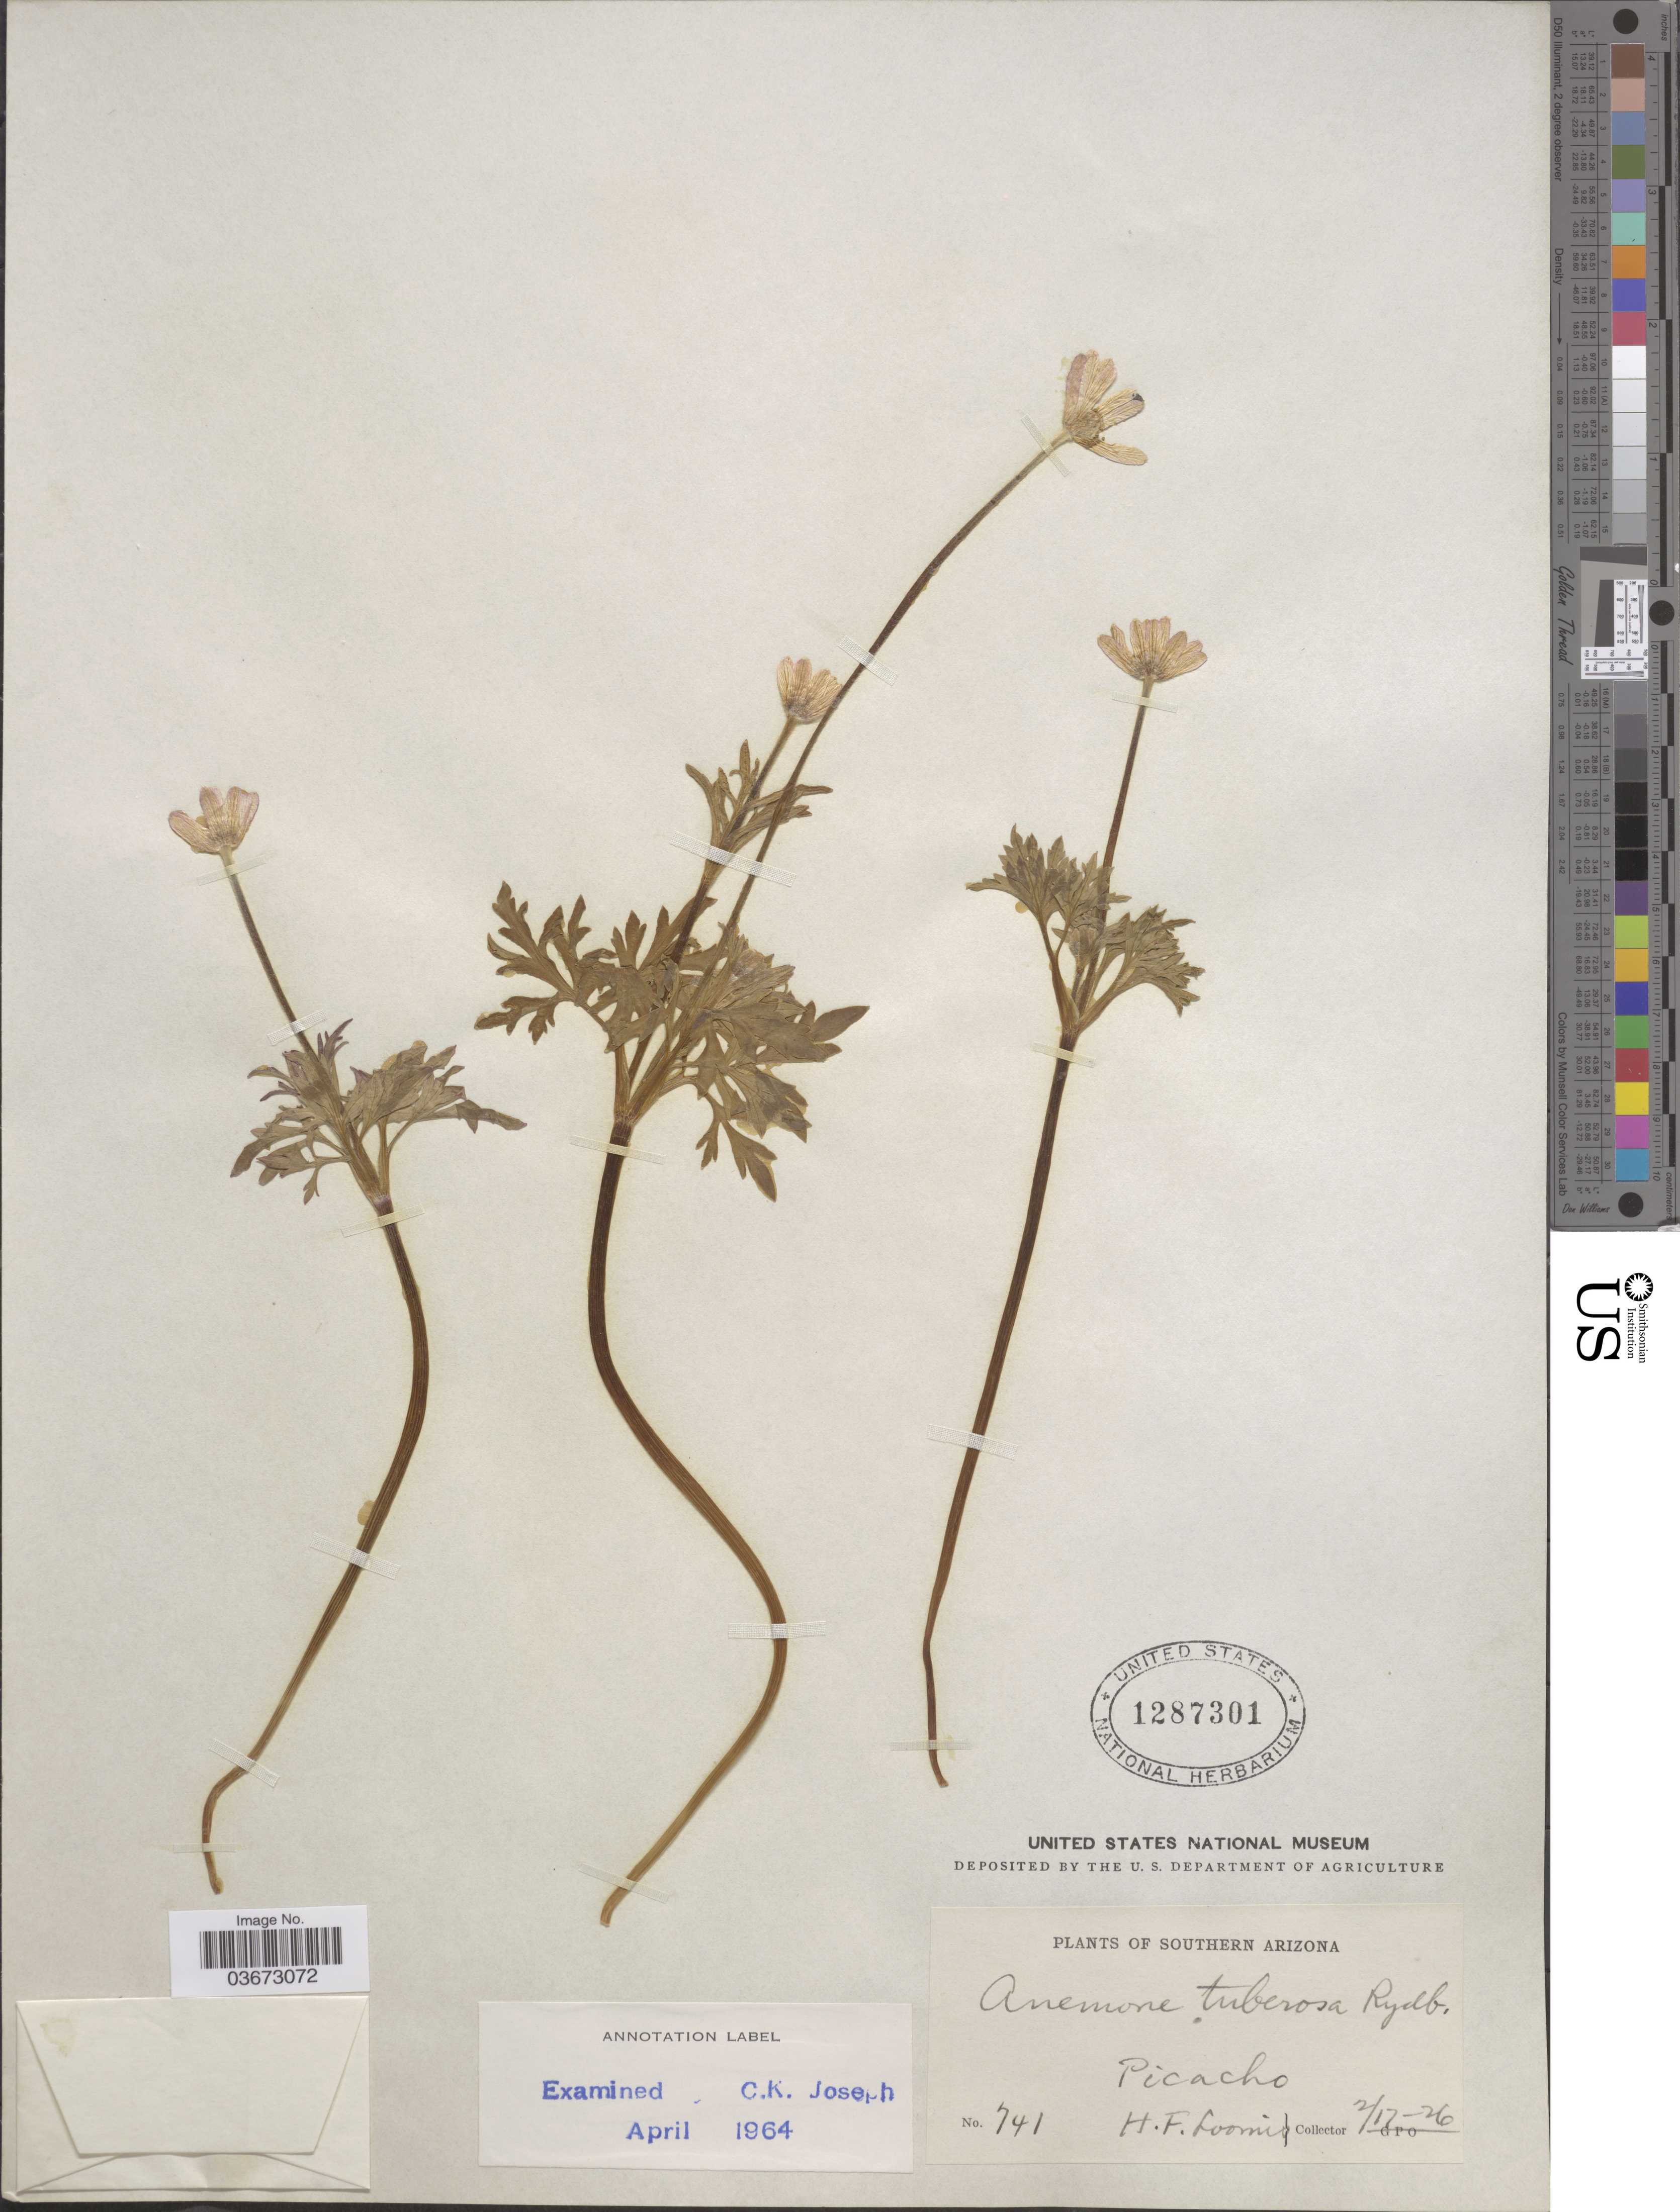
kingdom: Plantae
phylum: Tracheophyta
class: Magnoliopsida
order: Ranunculales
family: Ranunculaceae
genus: Anemone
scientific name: Anemone tuberosa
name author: Rydb.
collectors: H. F. Loomis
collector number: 741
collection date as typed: Transcribed d/m/y: 17/2/26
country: United States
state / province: Arizona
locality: Southern Arizona. Picacho.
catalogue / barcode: US 1287301